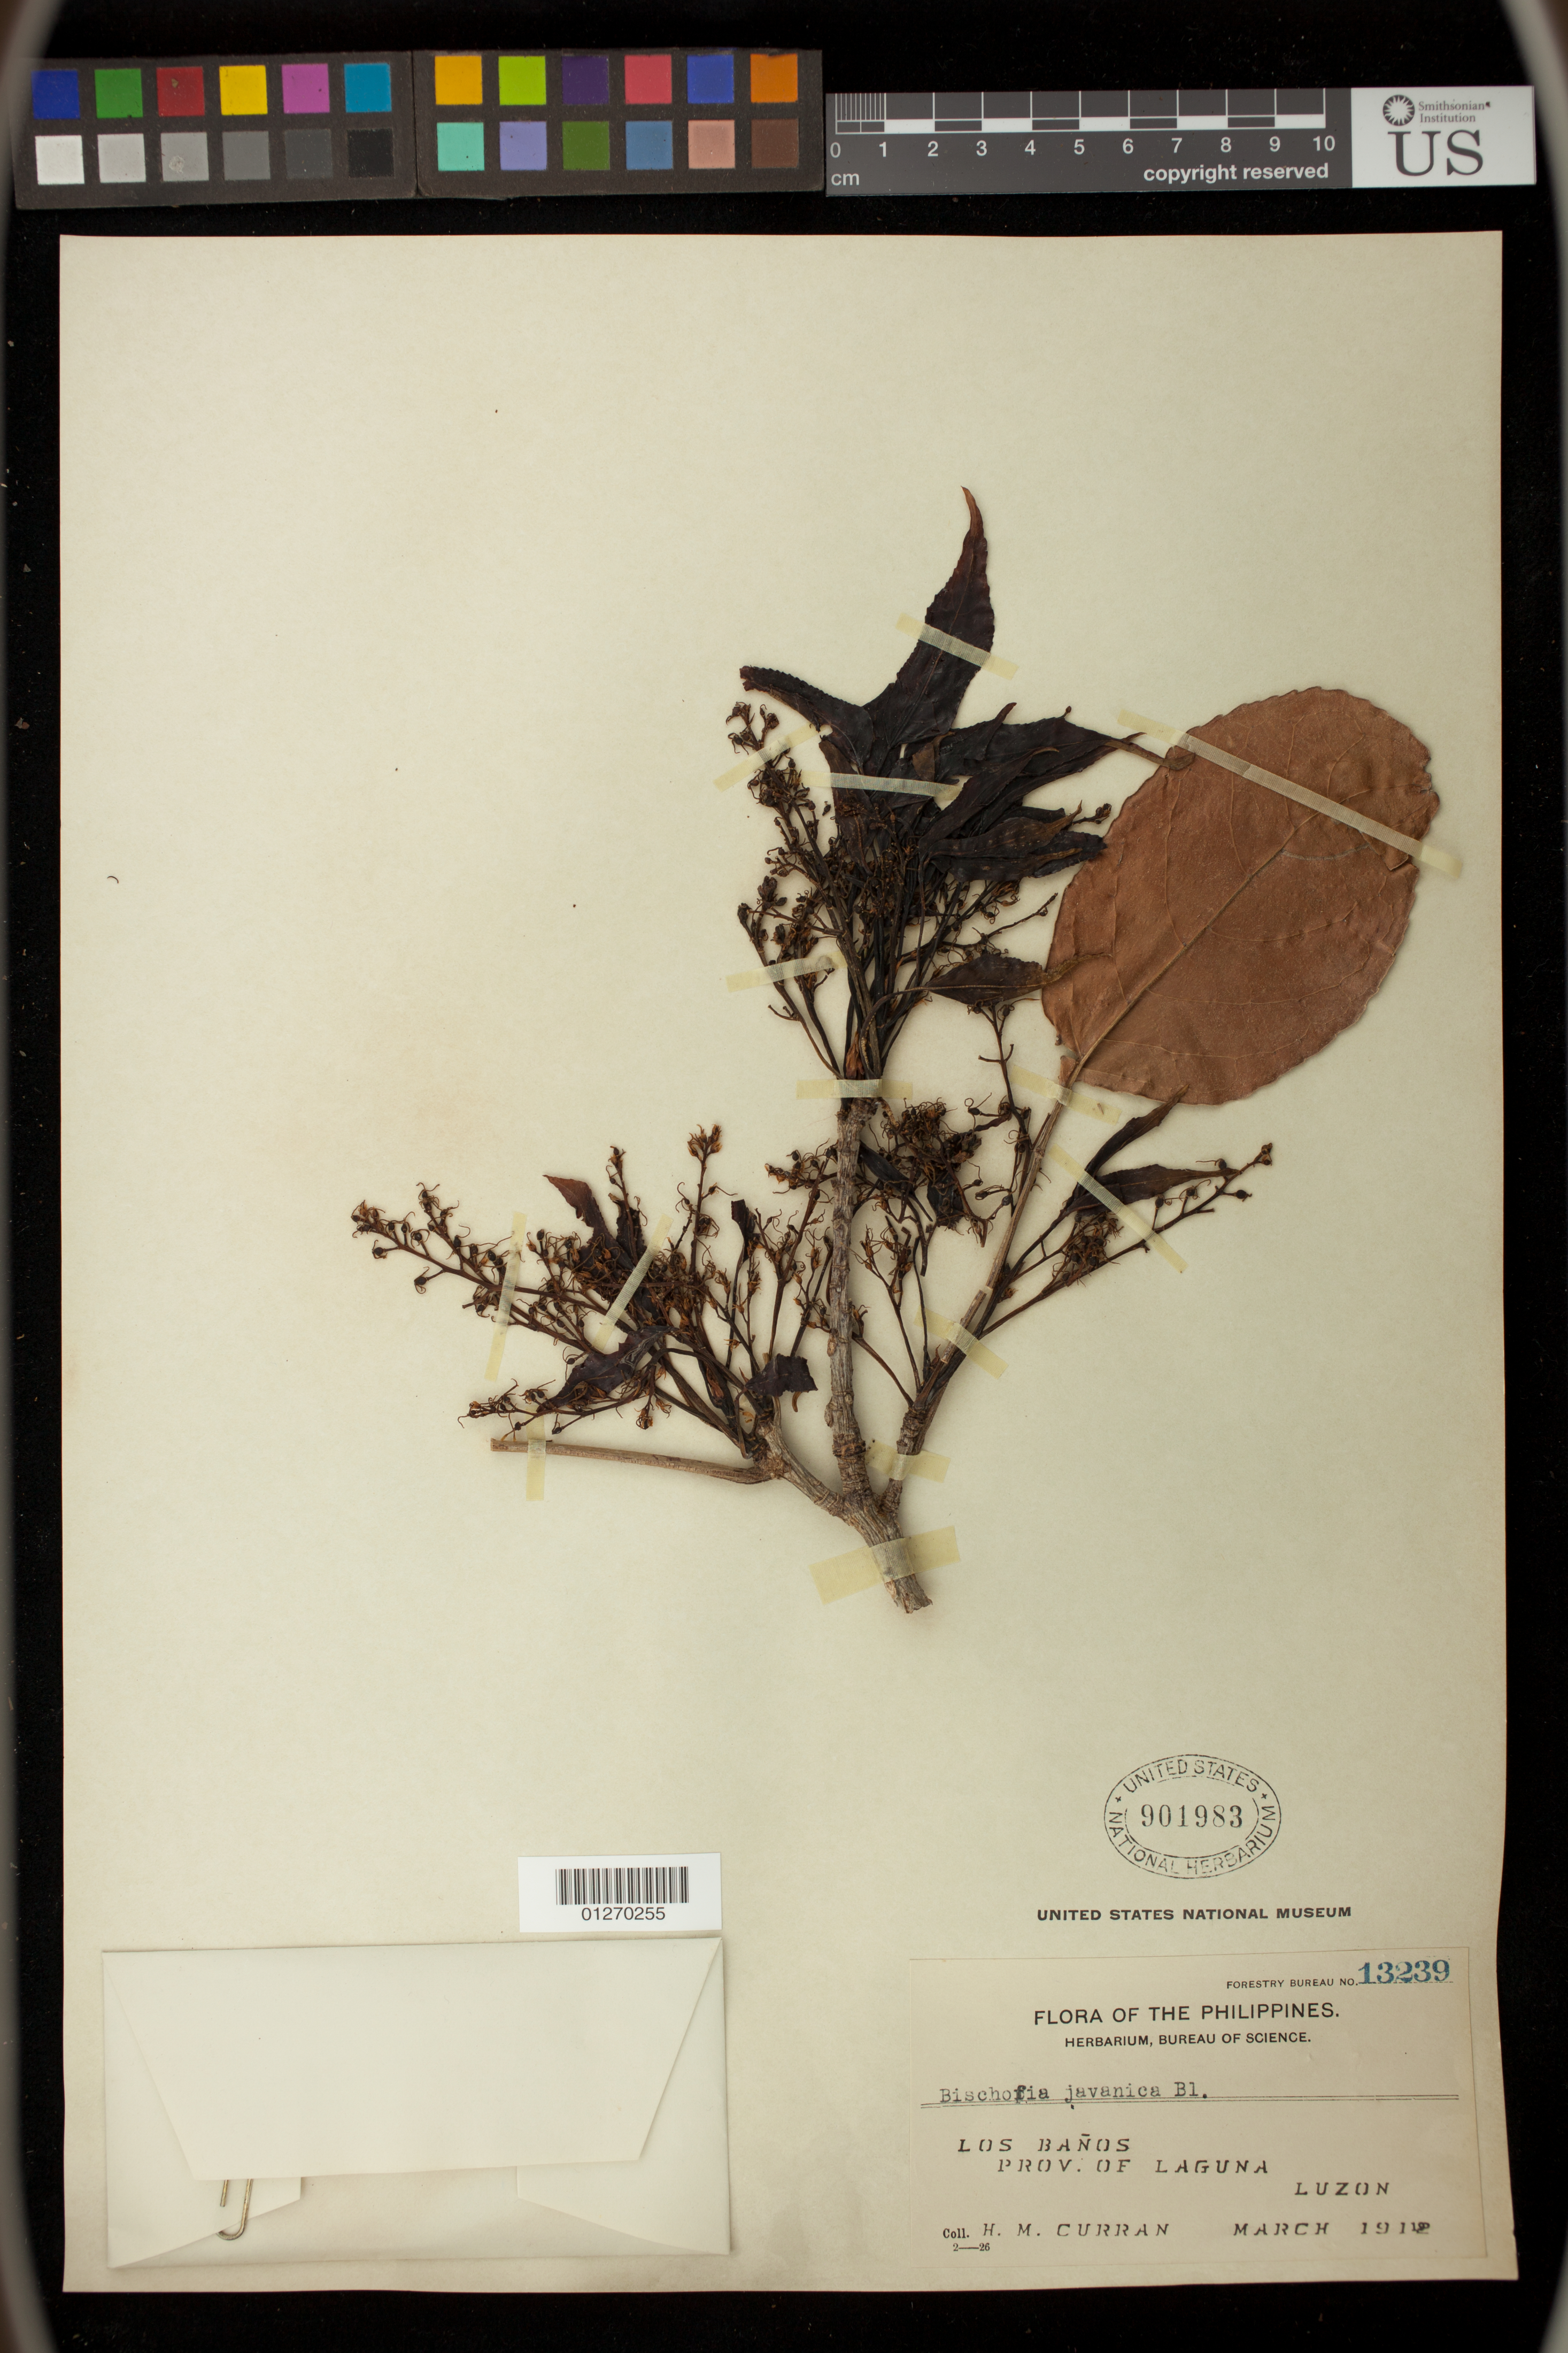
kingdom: Plantae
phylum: Tracheophyta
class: Magnoliopsida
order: Malpighiales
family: Phyllanthaceae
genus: Bischofia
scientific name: Bischofia javanica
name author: Blume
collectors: H. M. Curran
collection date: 1912-03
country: Philippines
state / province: Calabarzon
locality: Los Banos, Prov. of Laguna, Luzon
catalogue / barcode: US 901983